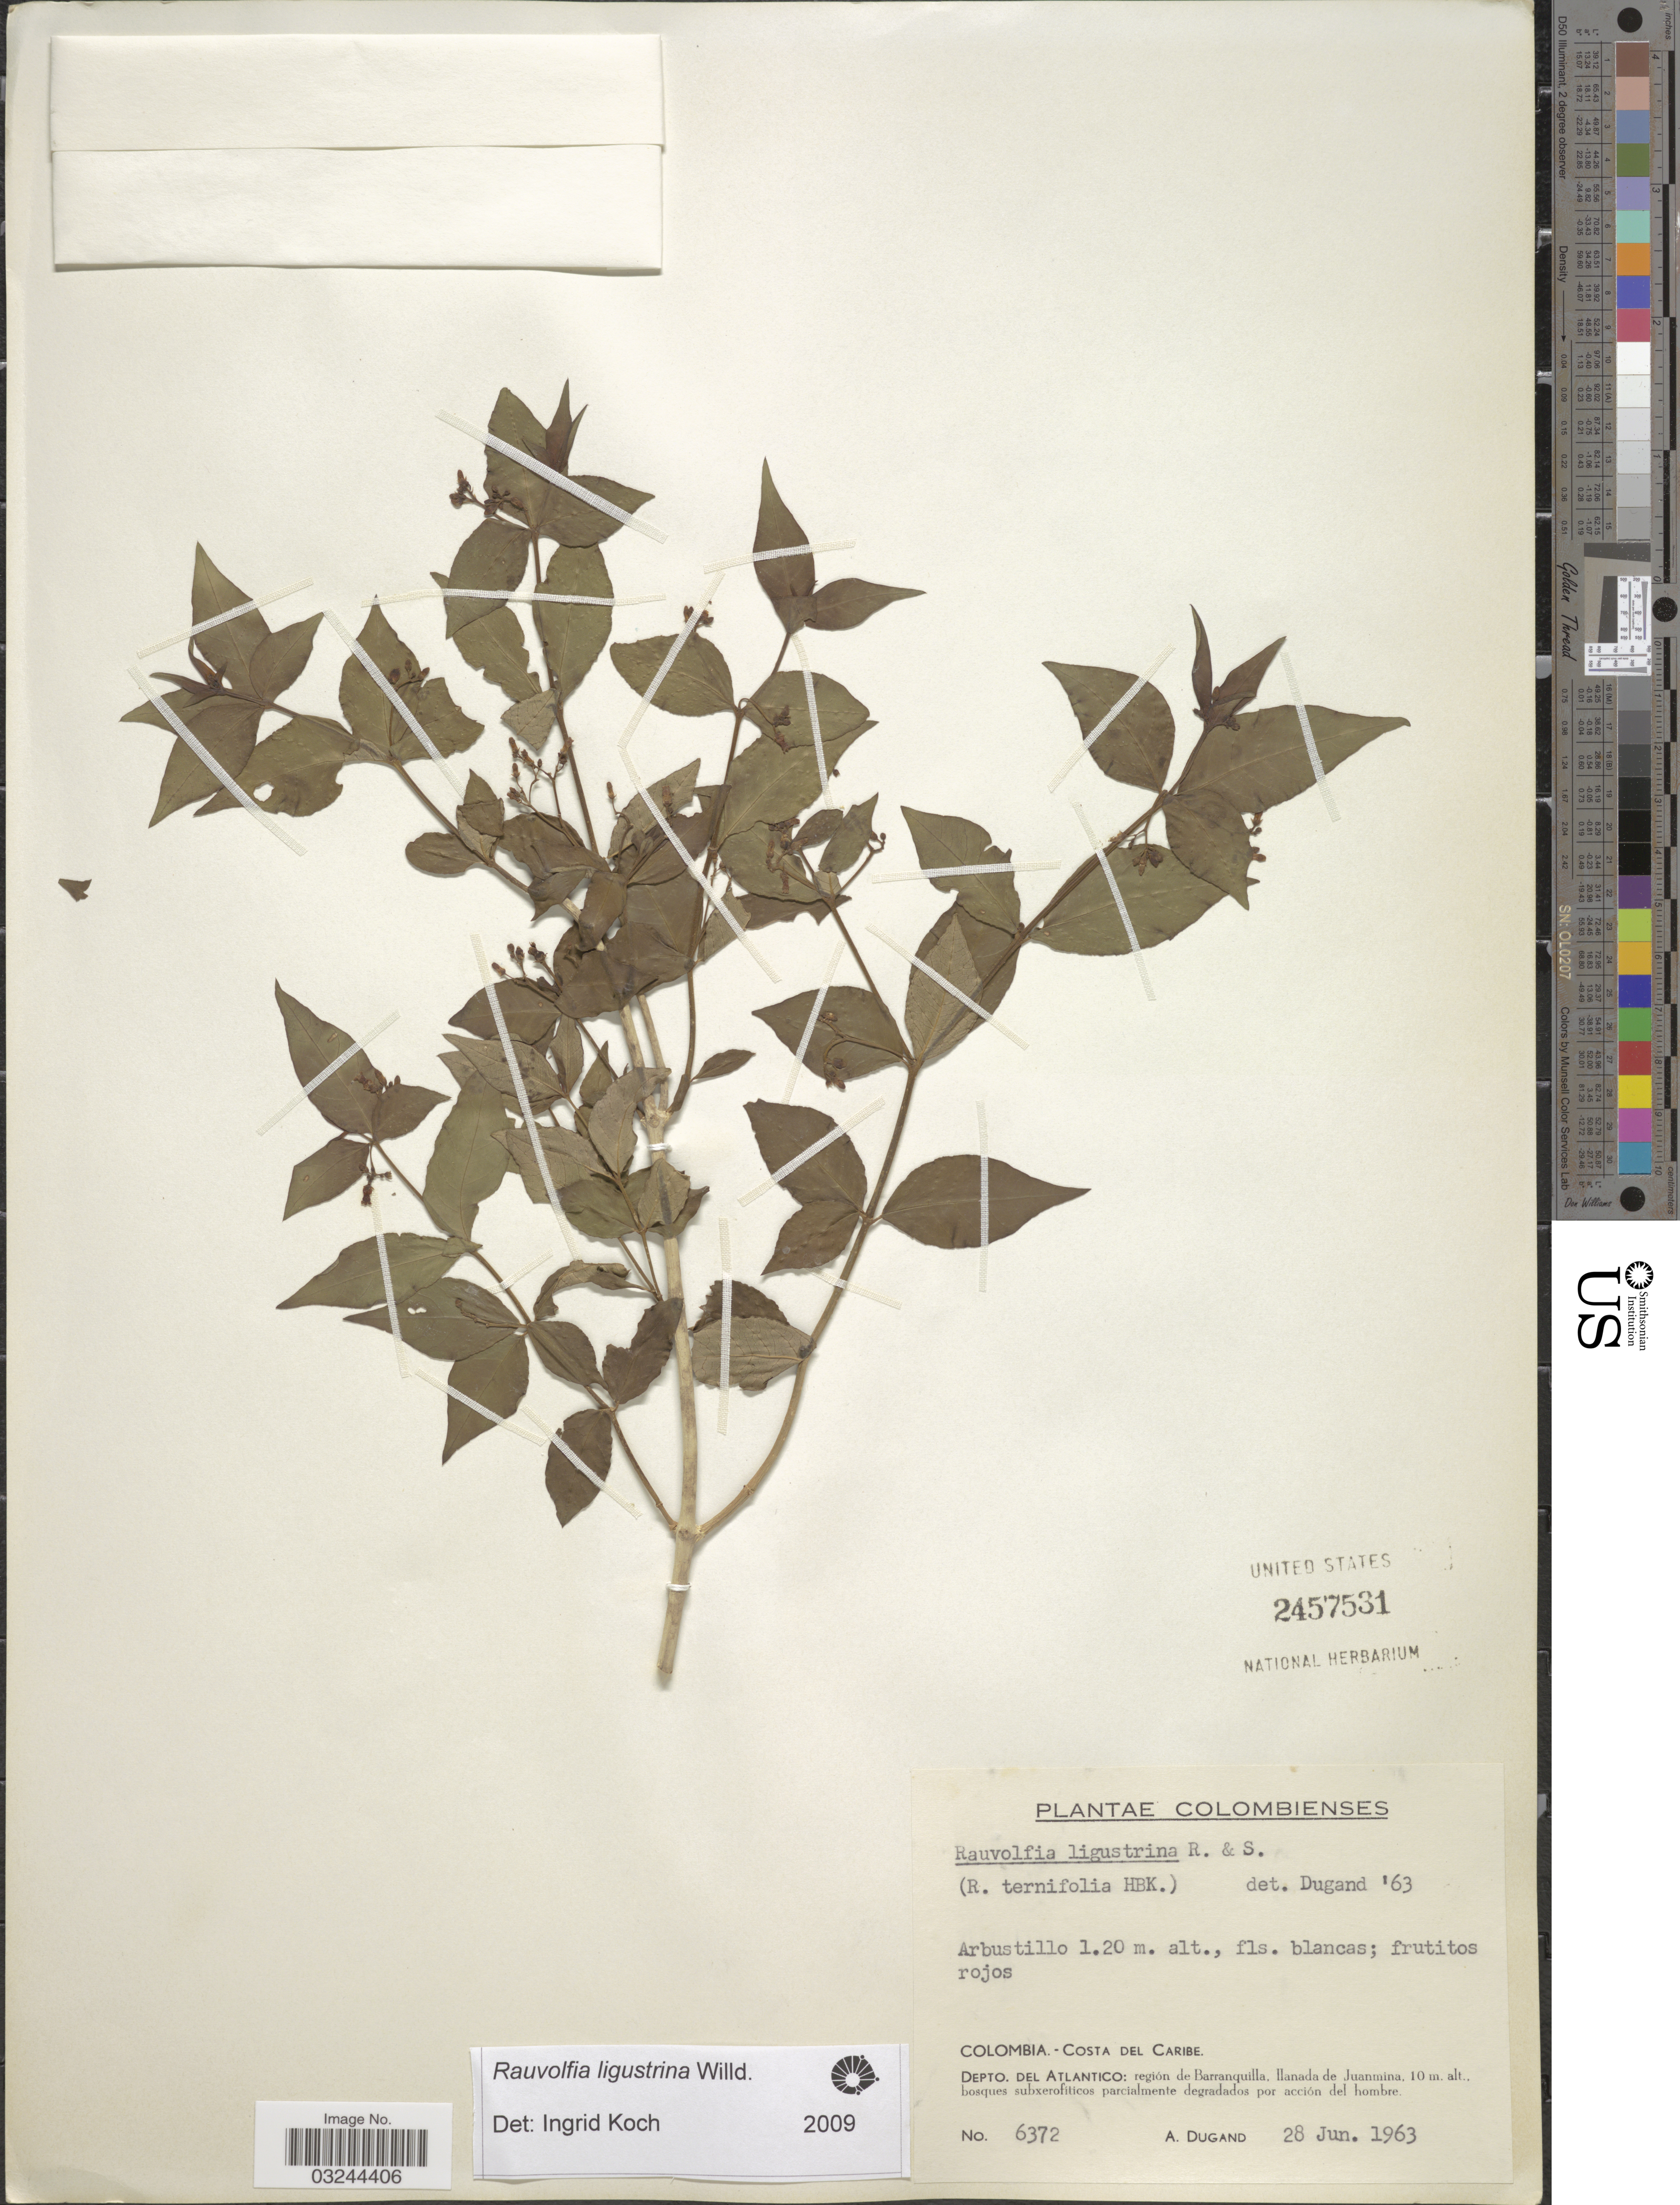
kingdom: Plantae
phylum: Tracheophyta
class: Magnoliopsida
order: Gentianales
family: Apocynaceae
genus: Rauvolfia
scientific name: Rauvolfia ligustrina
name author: Willd. ex Roem. & Schult.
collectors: A. Dugand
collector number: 6372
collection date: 1963-06-28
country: Colombia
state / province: Atlántico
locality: Costa Del Caribe. Depto. Del Atlantico: región de Barranquilla, Ilanada de Juanmina.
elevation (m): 10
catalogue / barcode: US 2457531